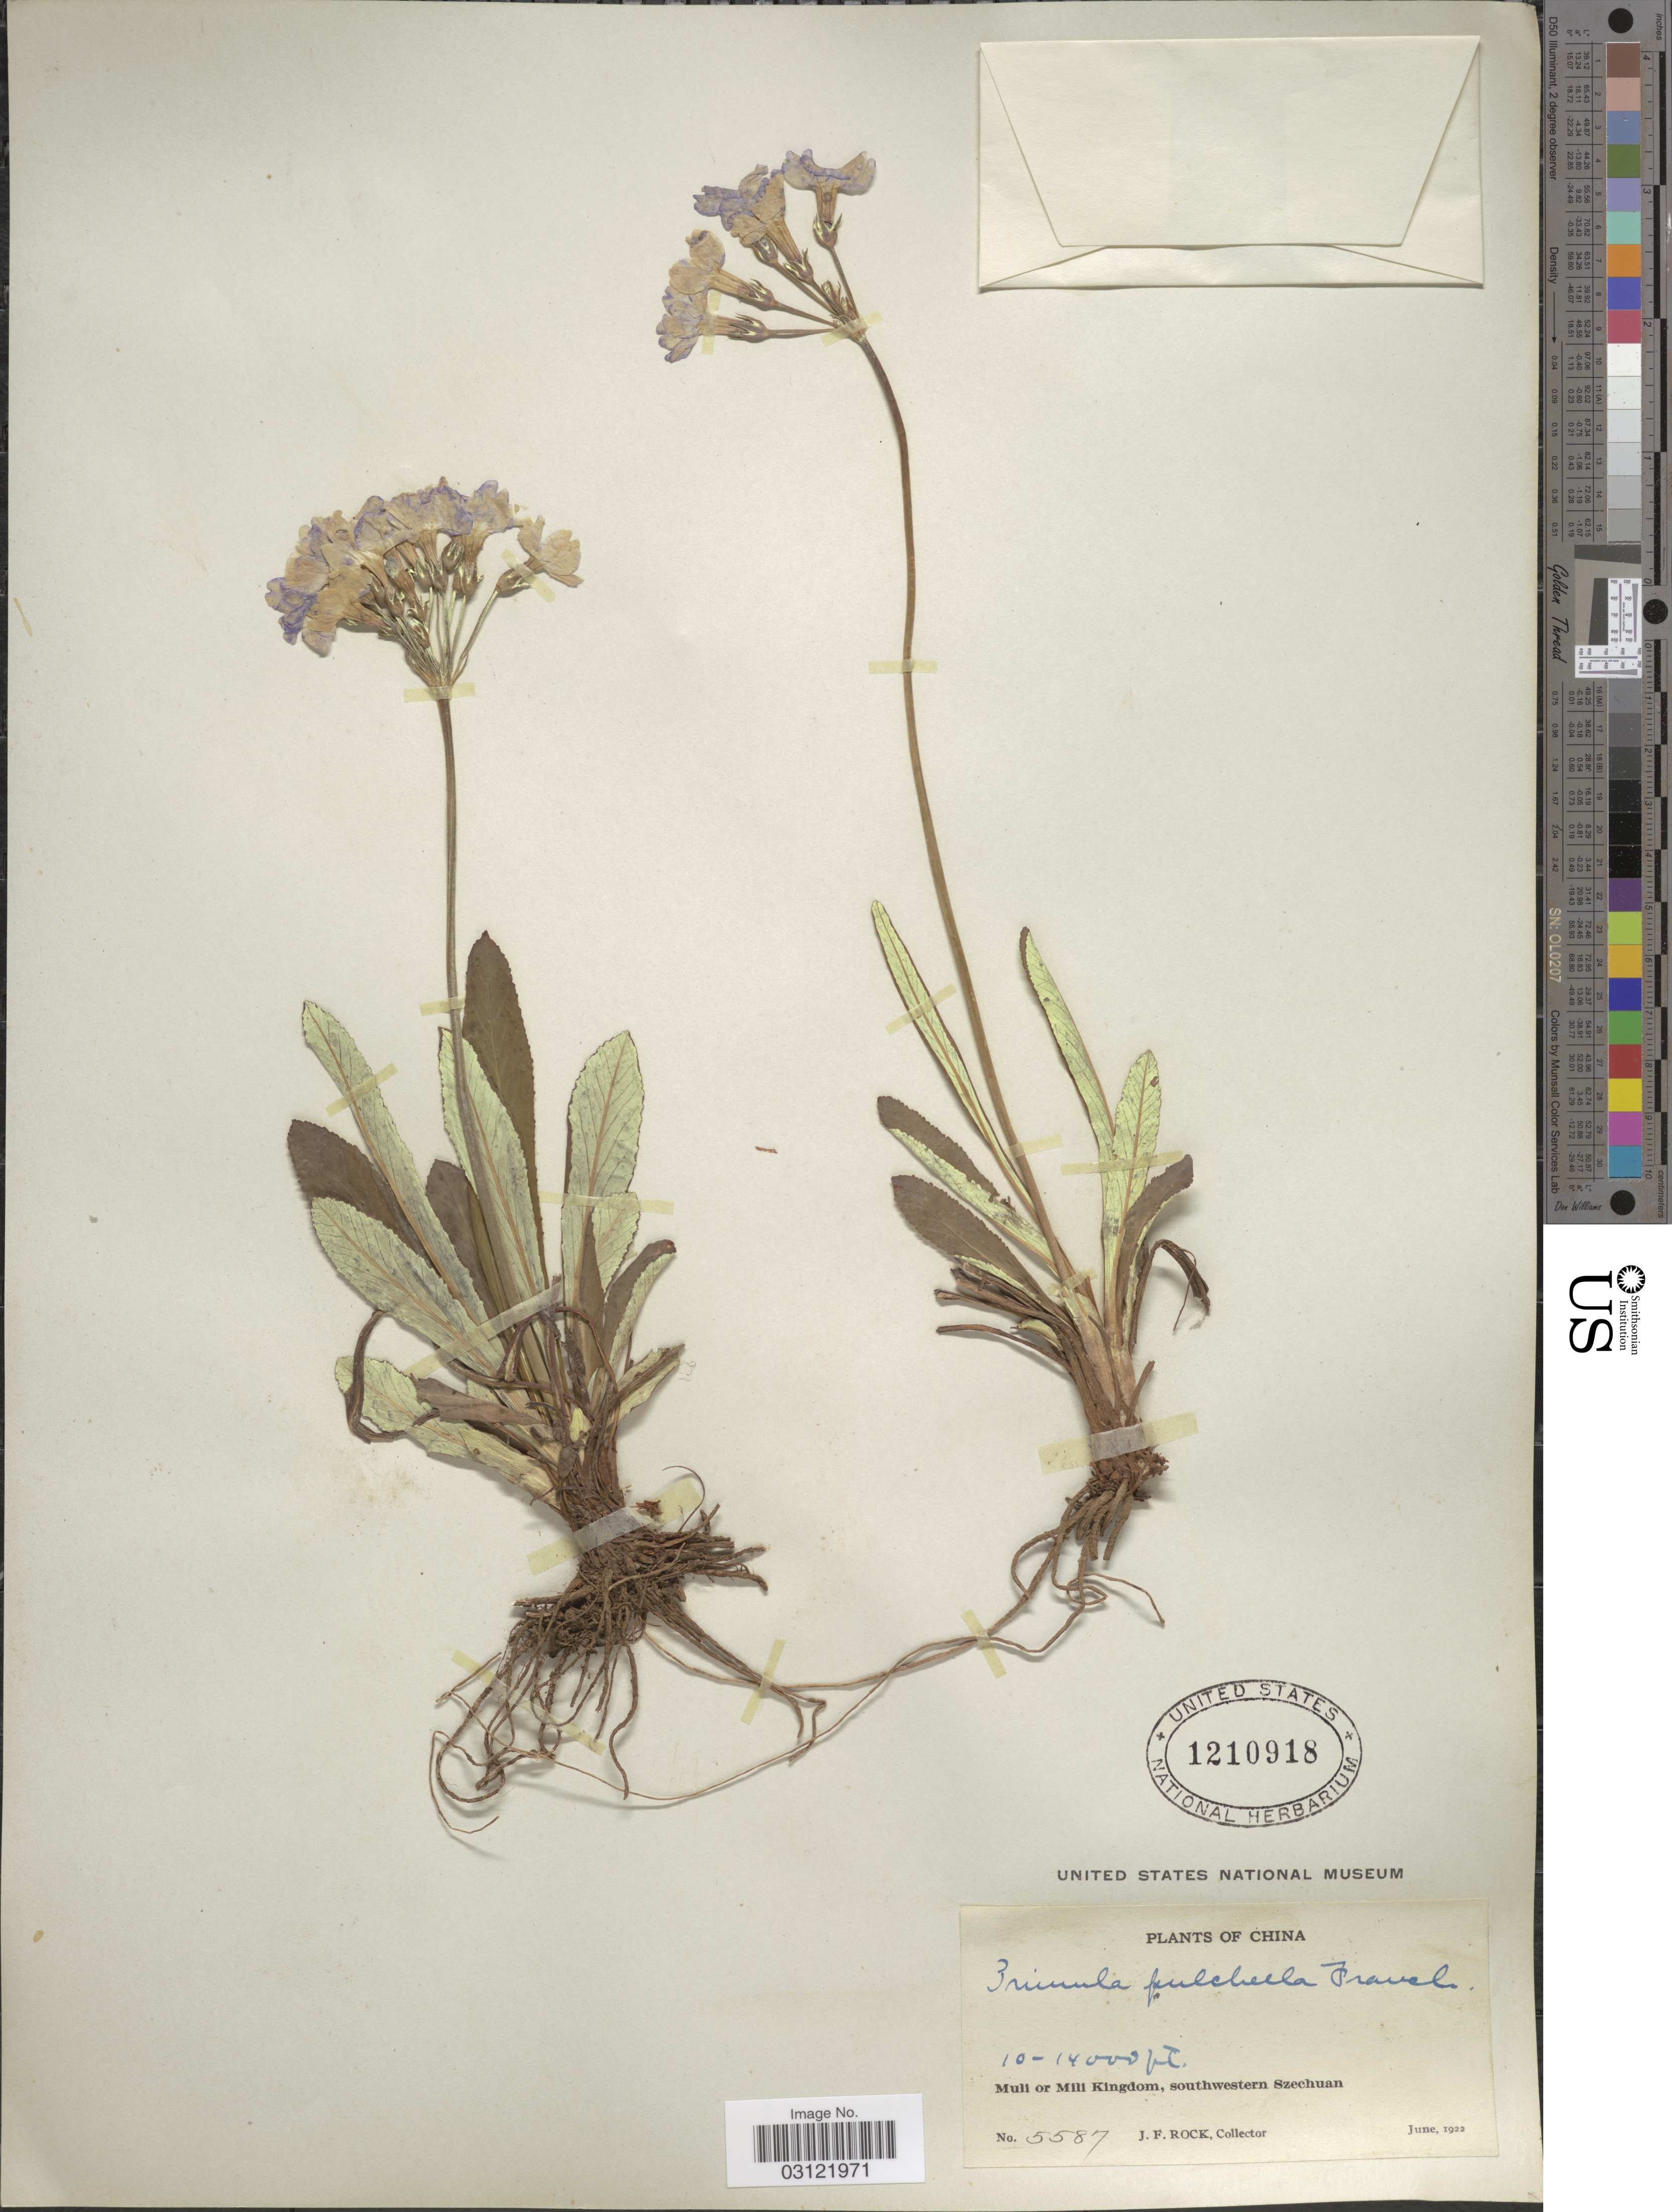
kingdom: Plantae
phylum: Tracheophyta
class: Magnoliopsida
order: Ericales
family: Primulaceae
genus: Primula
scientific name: Primula pulchella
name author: Franch.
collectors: J. Rock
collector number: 5587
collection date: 1922-06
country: China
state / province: Sichuan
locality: Muli or Mili Kingdom, southwestern Szechuan.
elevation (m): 3048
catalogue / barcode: US 1210918